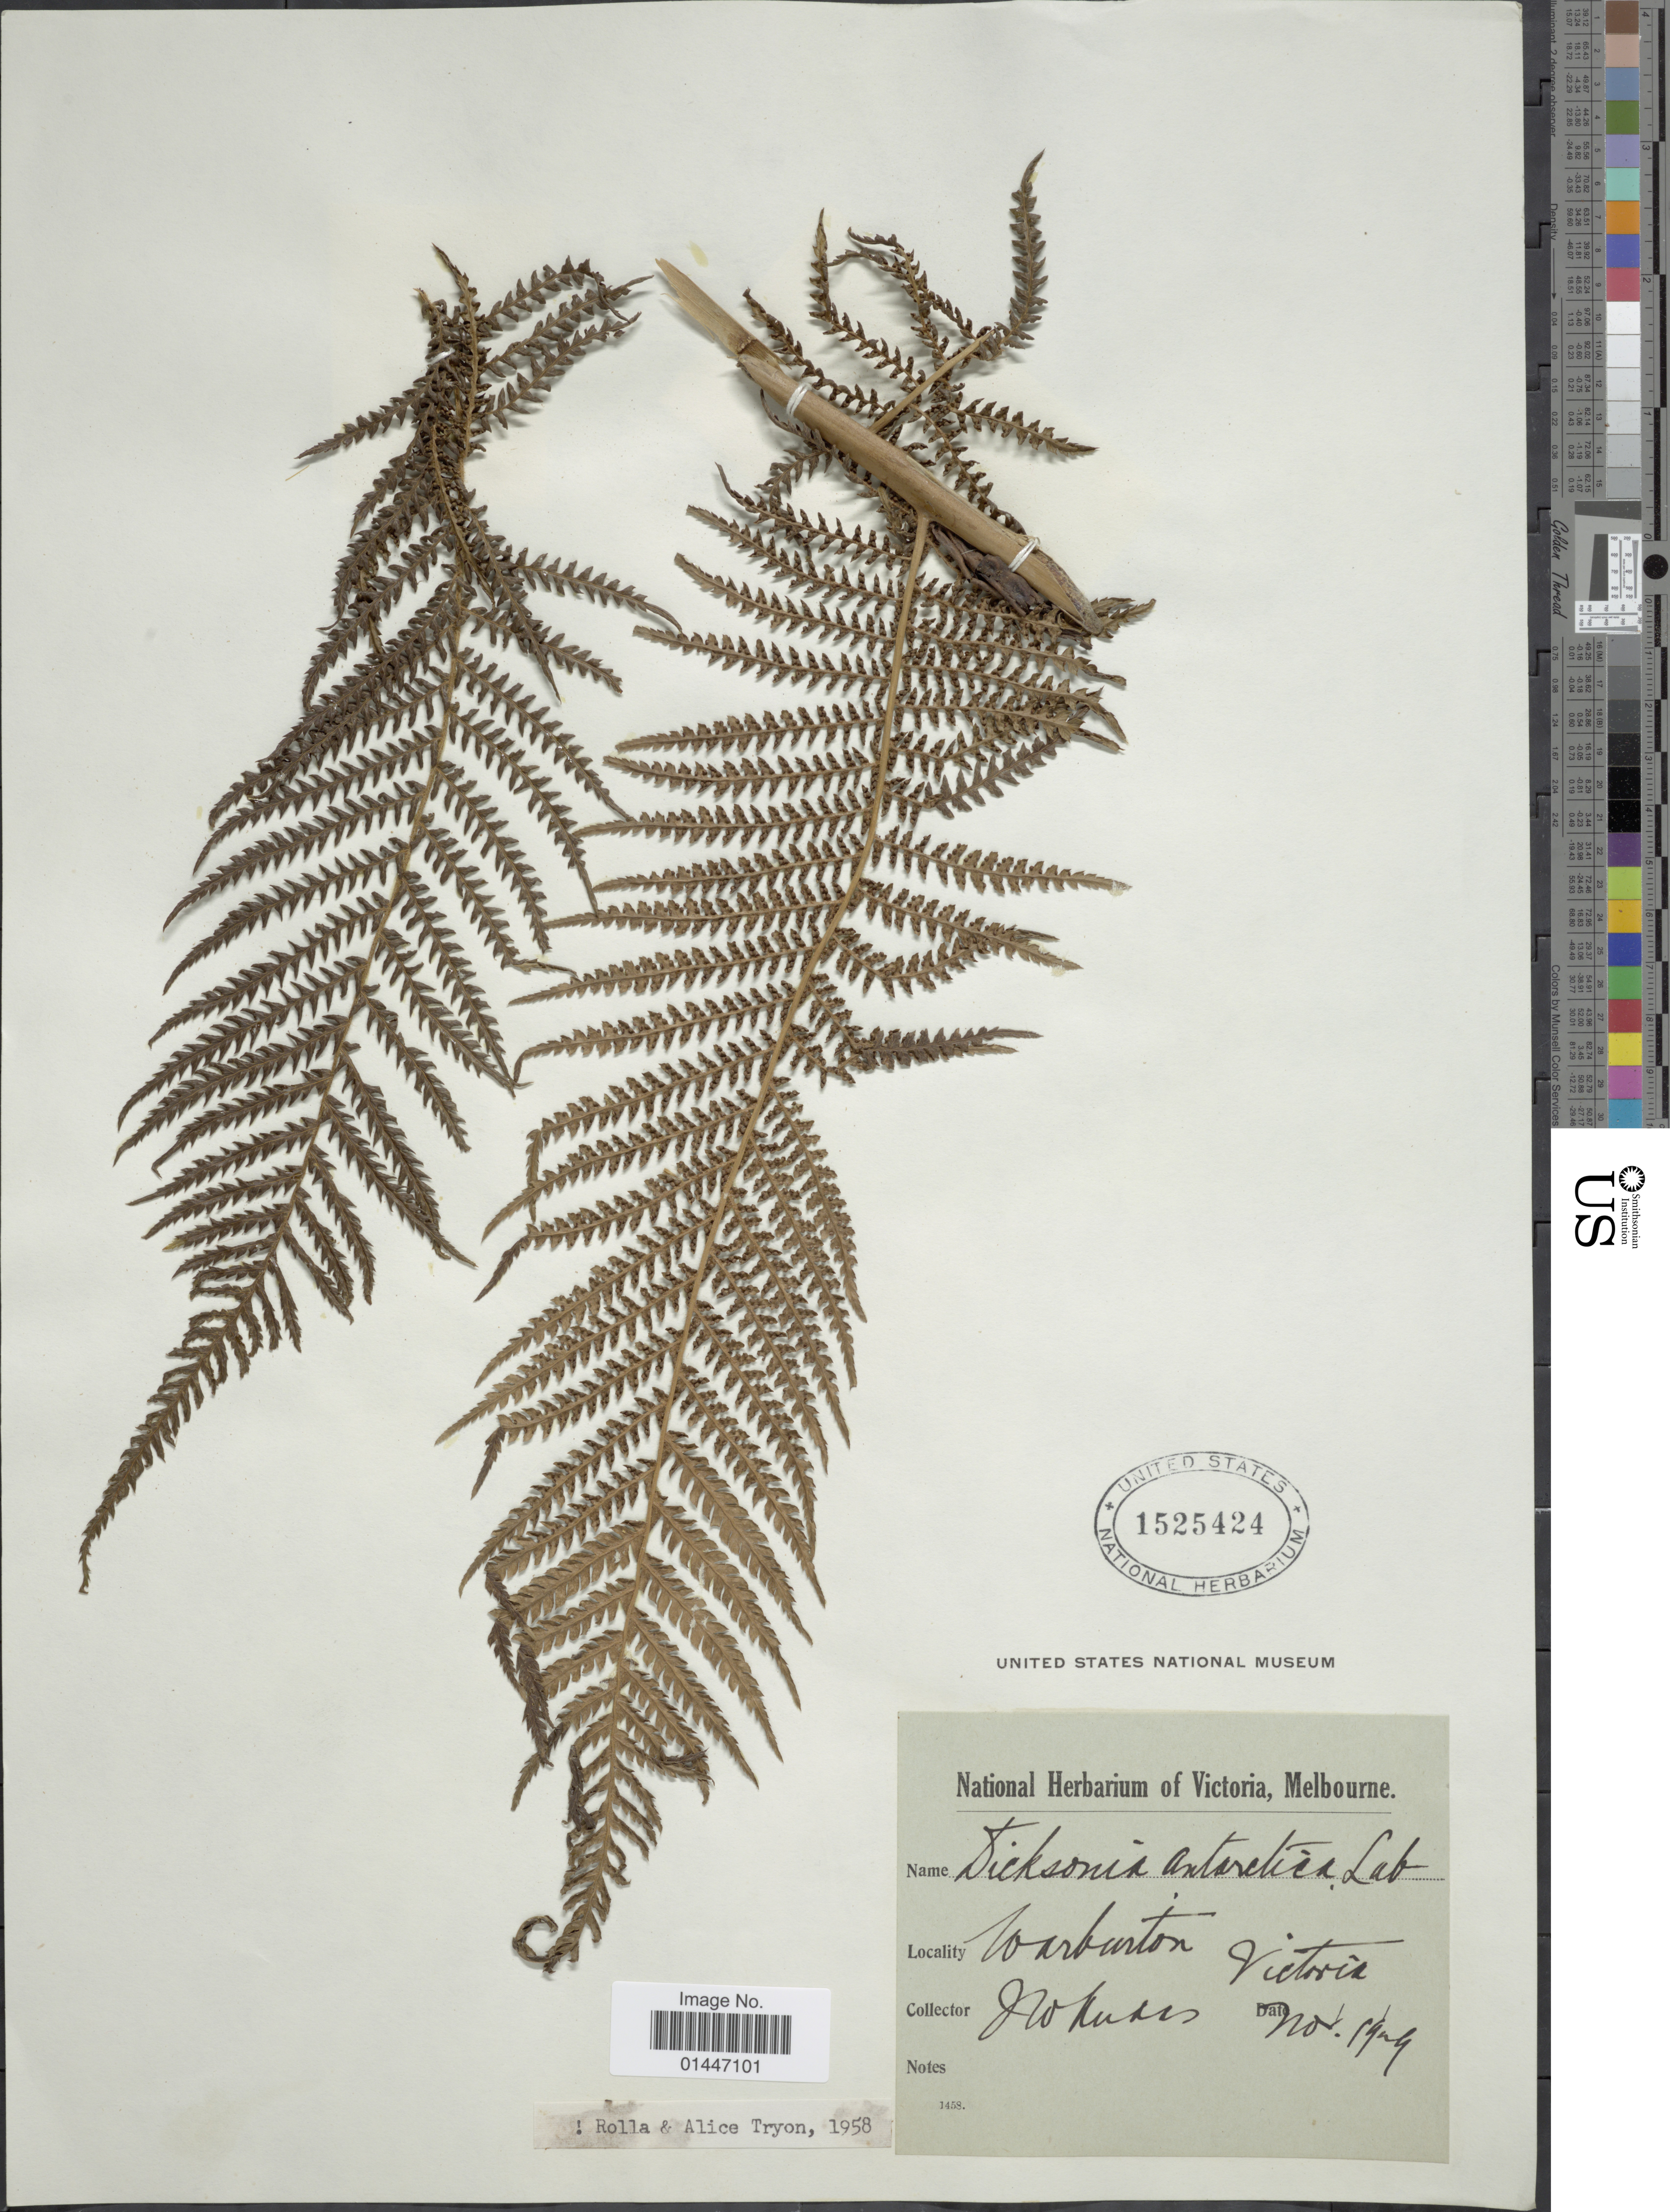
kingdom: Plantae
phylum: Tracheophyta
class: Polypodiopsida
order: Cyatheales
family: Dicksoniaceae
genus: Dicksonia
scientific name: Dicksonia antarctica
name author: Labill.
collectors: Nokuars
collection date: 1909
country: Australia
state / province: Victoria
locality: Warburton, Victoria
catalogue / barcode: US 1525424